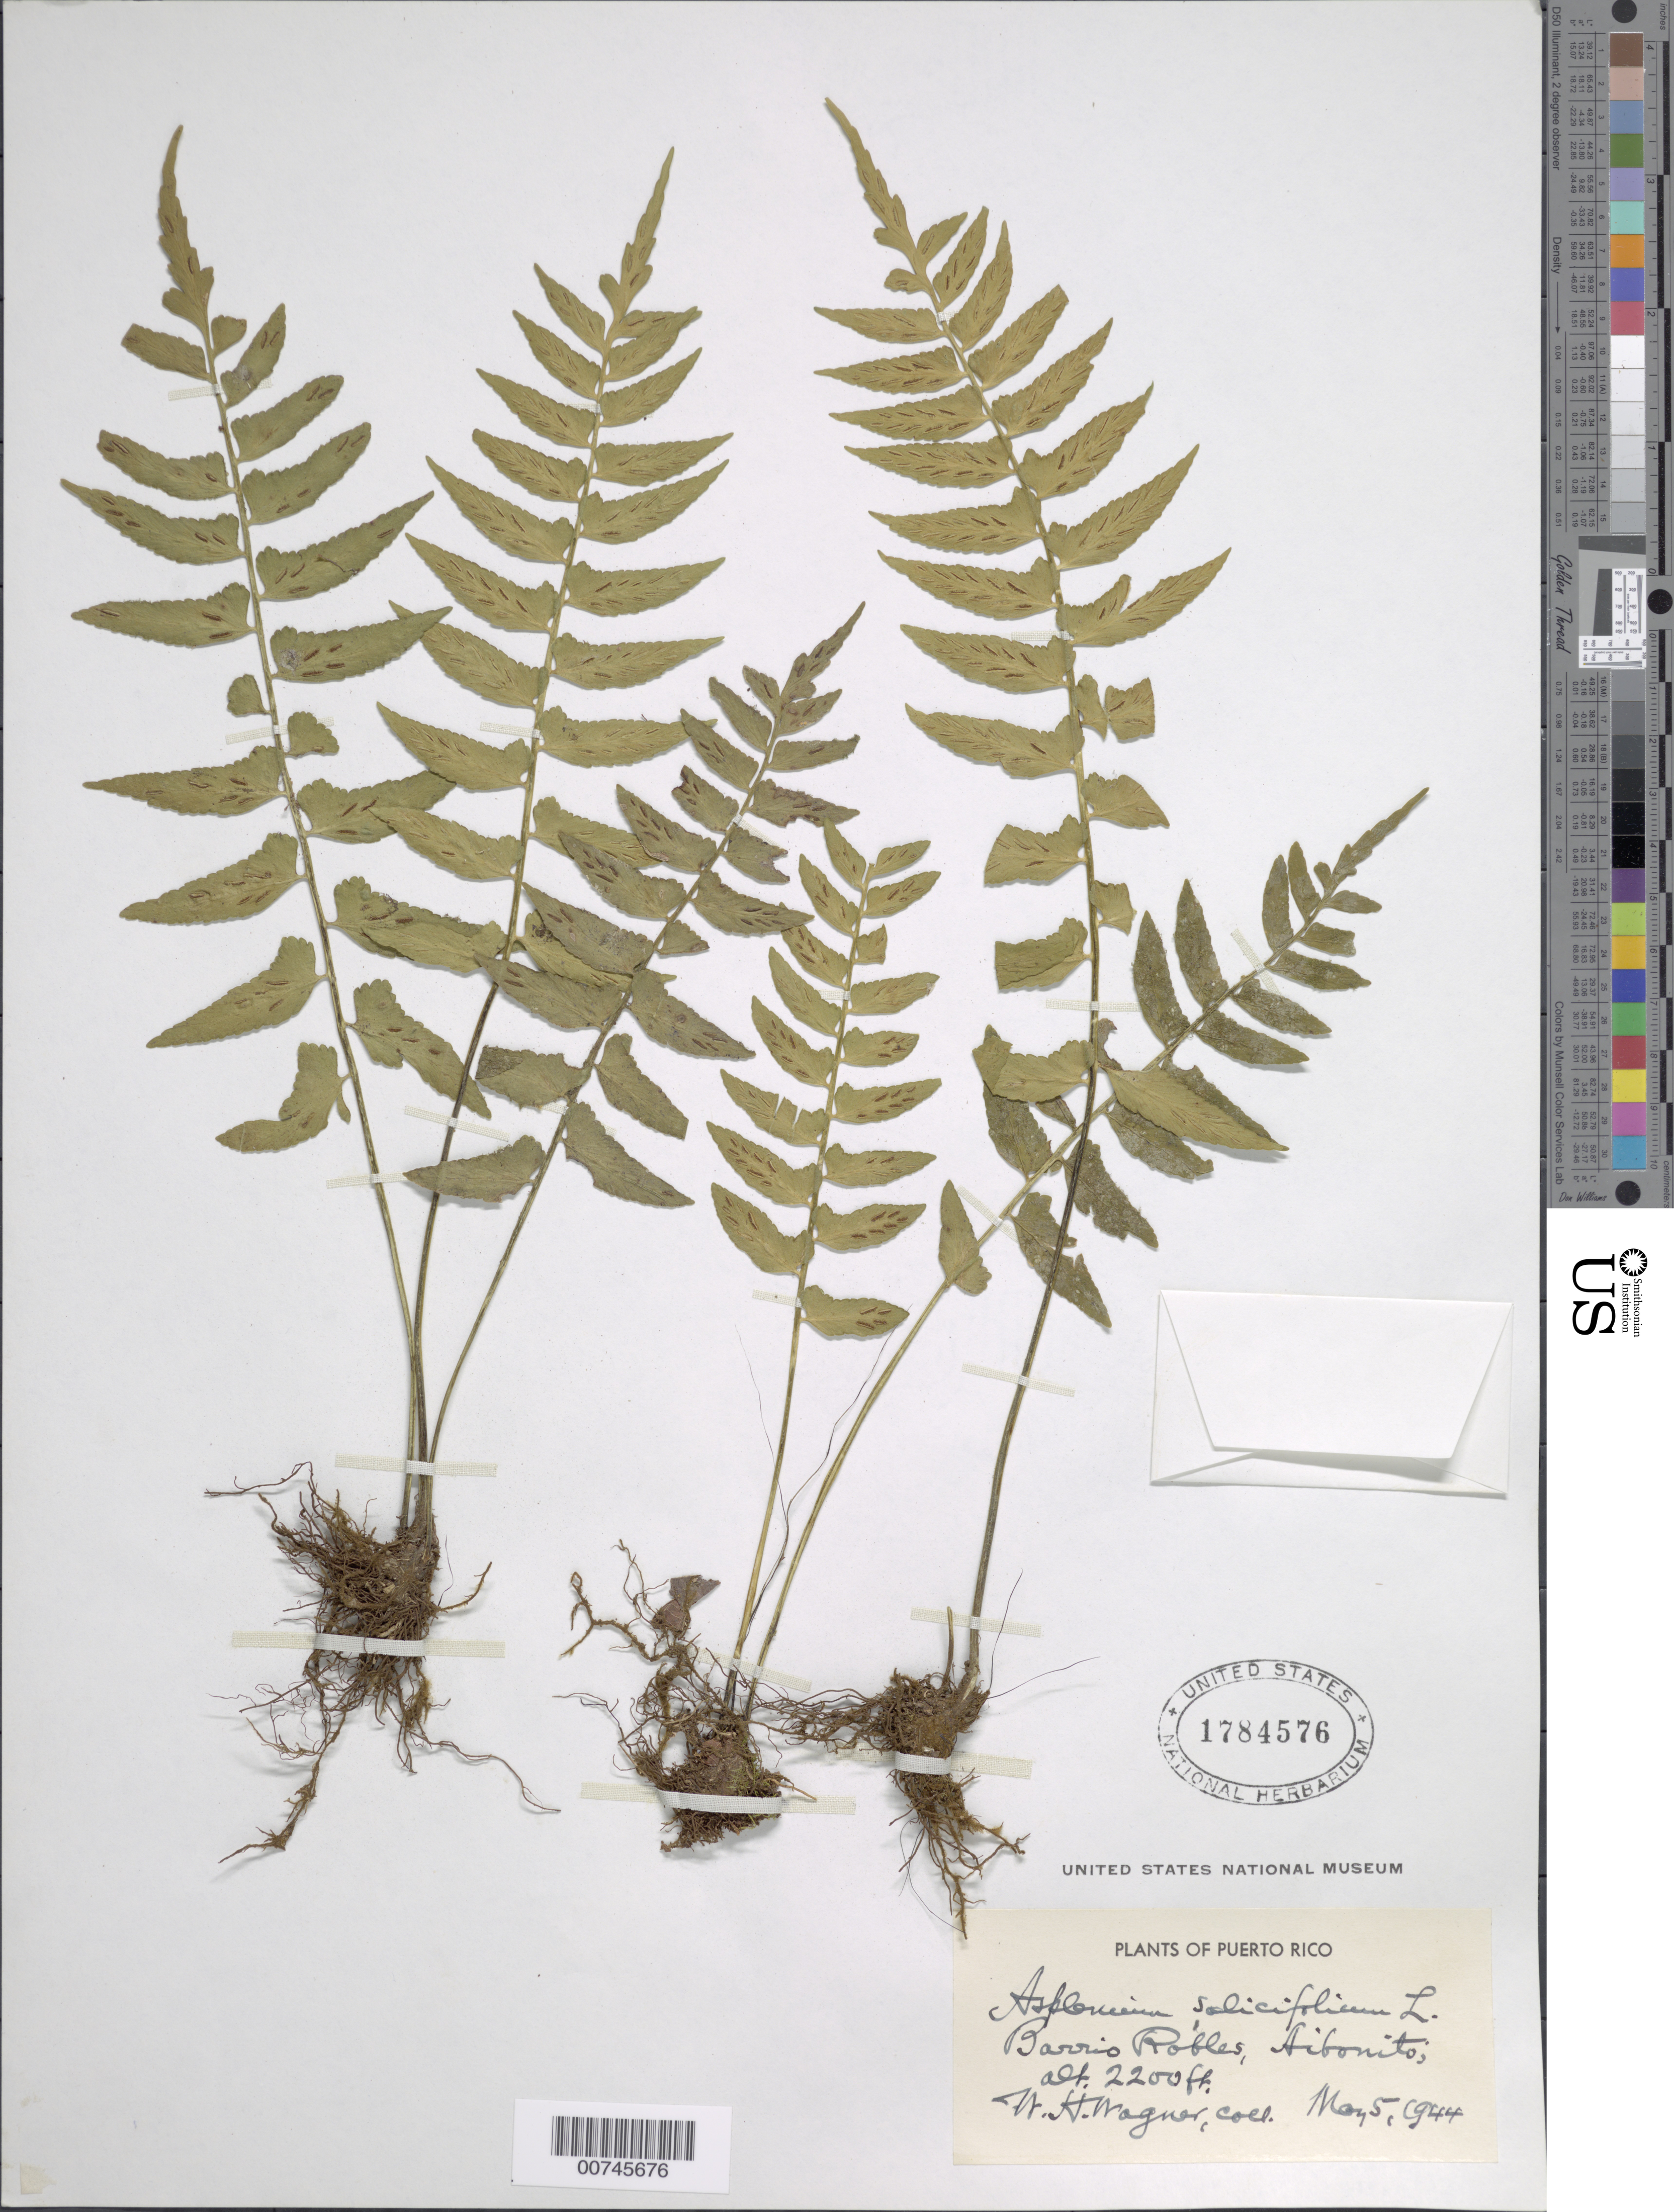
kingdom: Plantae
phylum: Tracheophyta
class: Polypodiopsida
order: Polypodiales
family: Aspleniaceae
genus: Asplenium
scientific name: Asplenium salicifolium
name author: L.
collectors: W. H. Wagner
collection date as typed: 05 May 1944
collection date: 1944-05-05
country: Puerto Rico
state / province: Abonito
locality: Barrio Robles, Aibonito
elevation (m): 671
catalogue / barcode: US 1784576